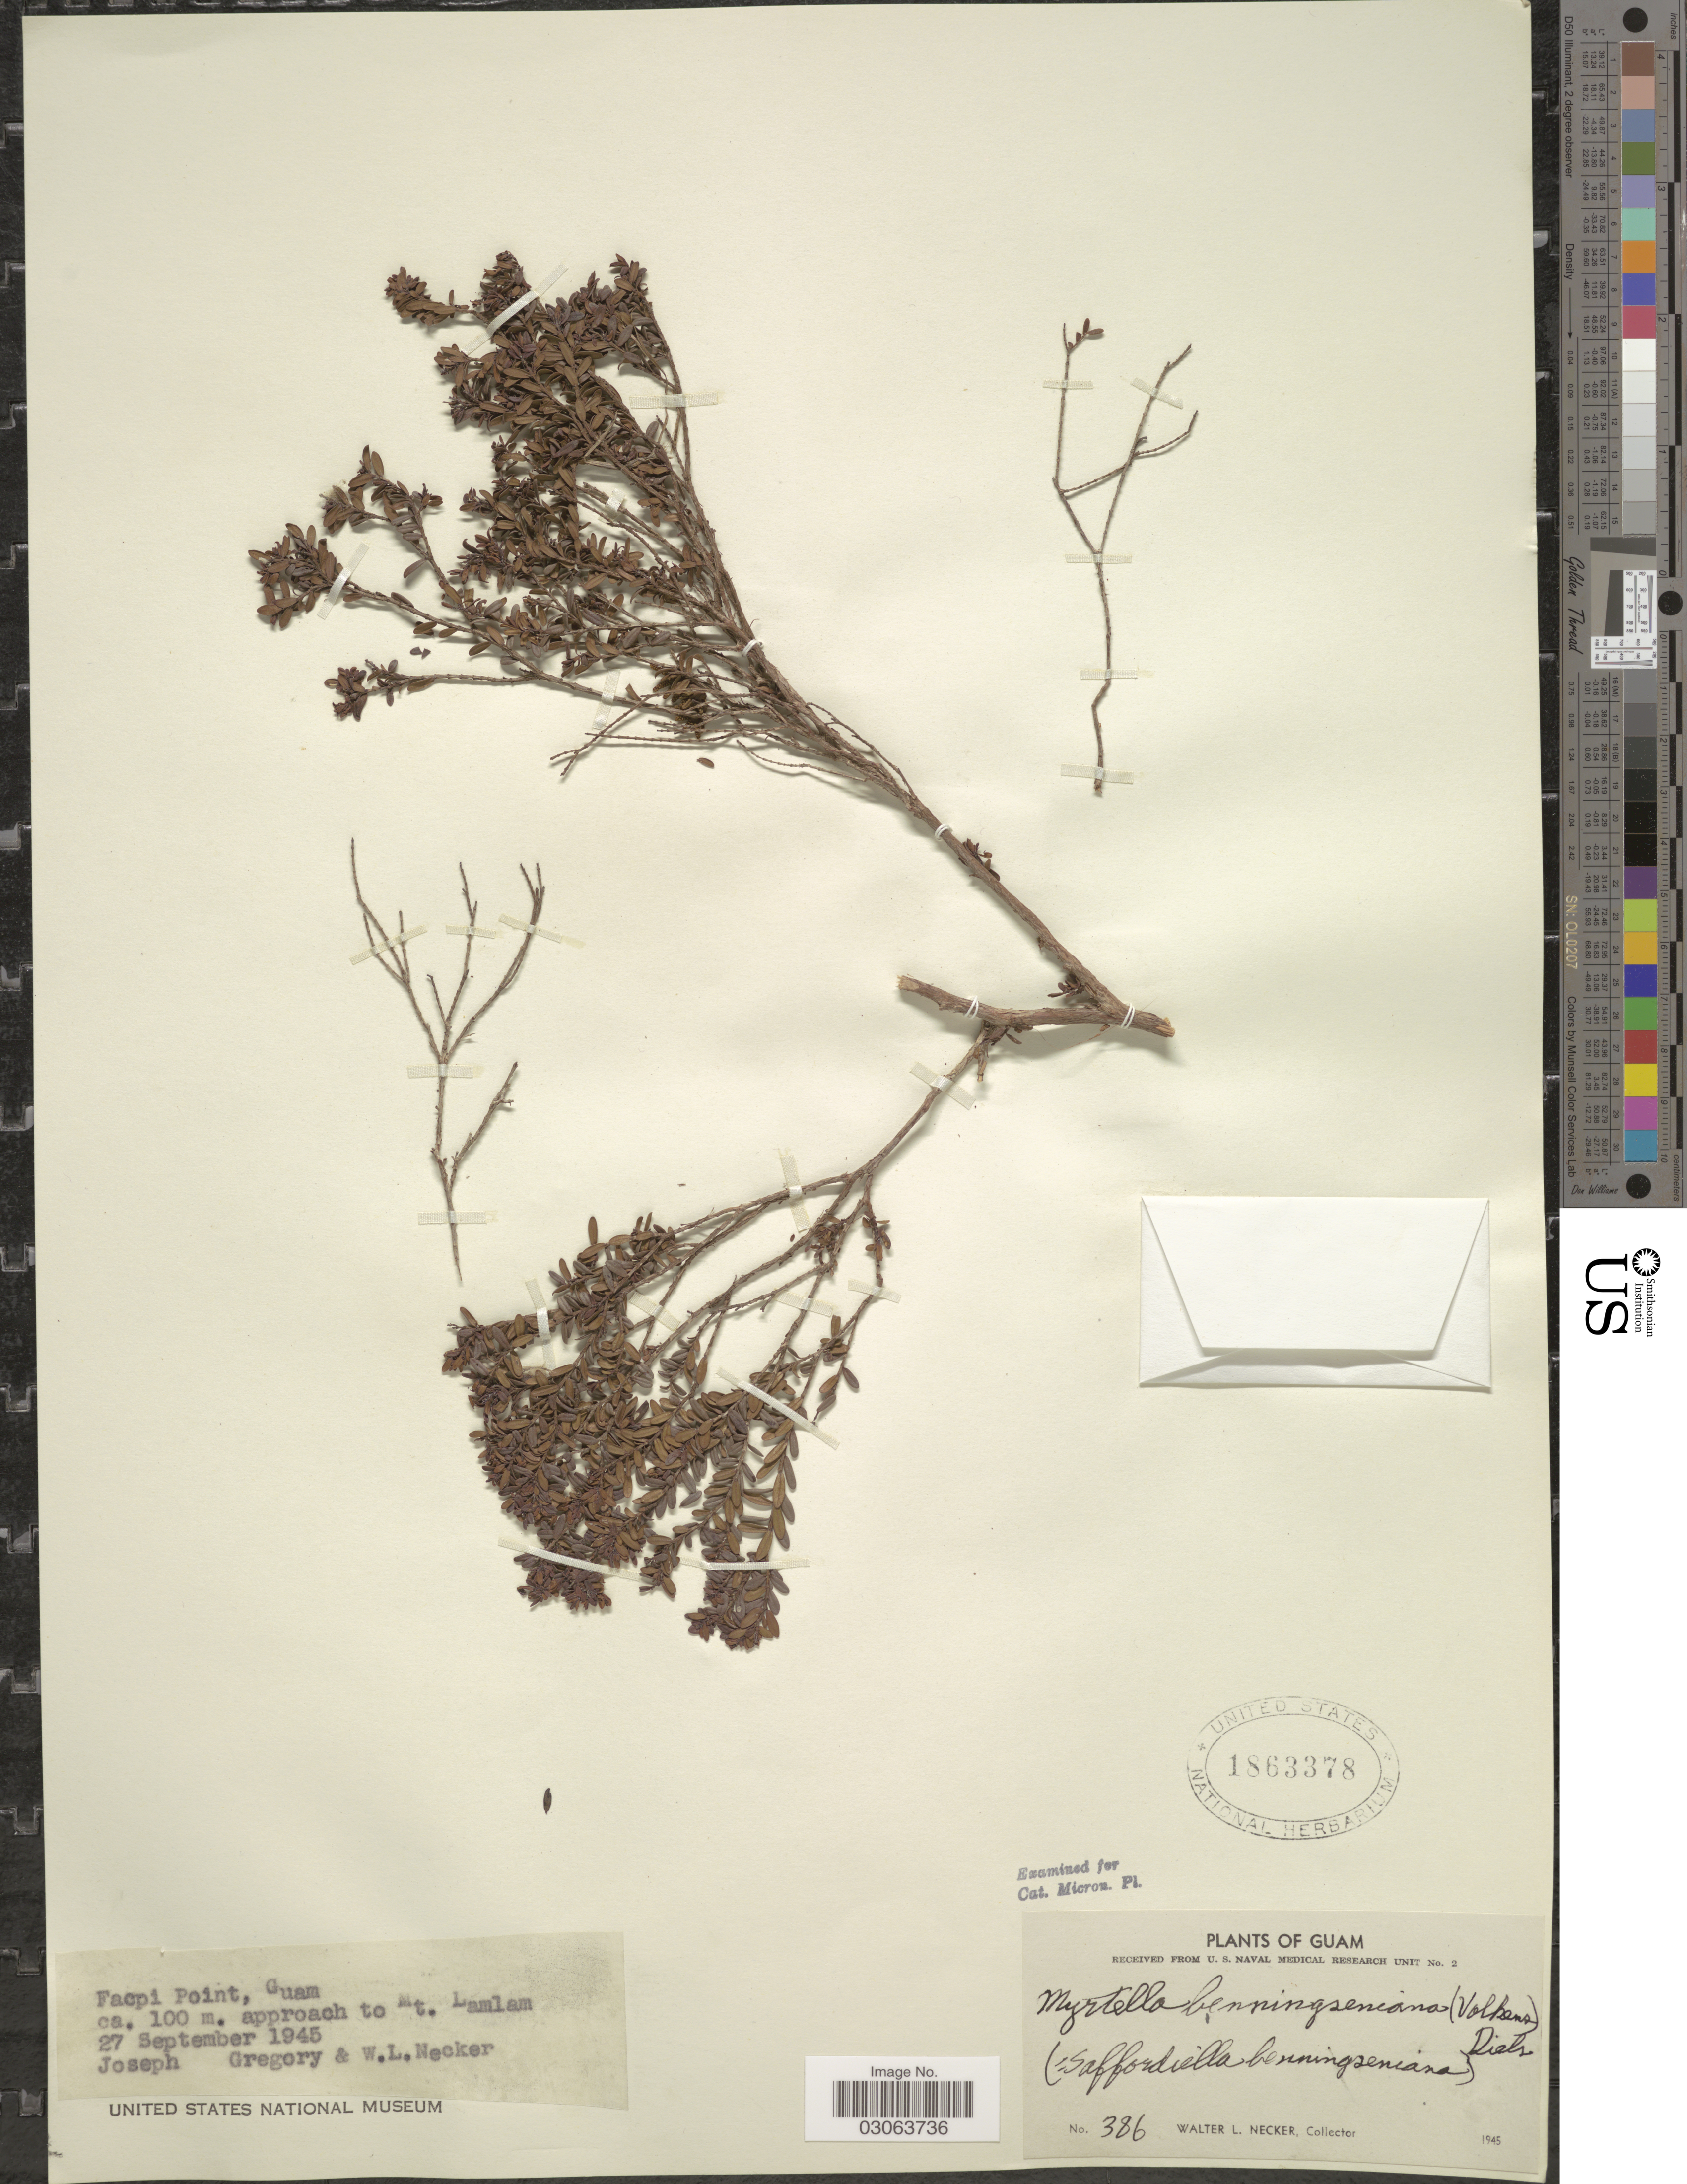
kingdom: Plantae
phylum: Tracheophyta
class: Magnoliopsida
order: Myrtales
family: Myrtaceae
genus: Myrtella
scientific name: Myrtella bennigseniana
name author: (Volkens) Diels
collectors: -. Gregory & W. L. Necker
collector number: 386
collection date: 1945-09-27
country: Guam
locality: Facpi Point, approach to Mt. Lamlam.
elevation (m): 100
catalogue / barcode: US 1863378